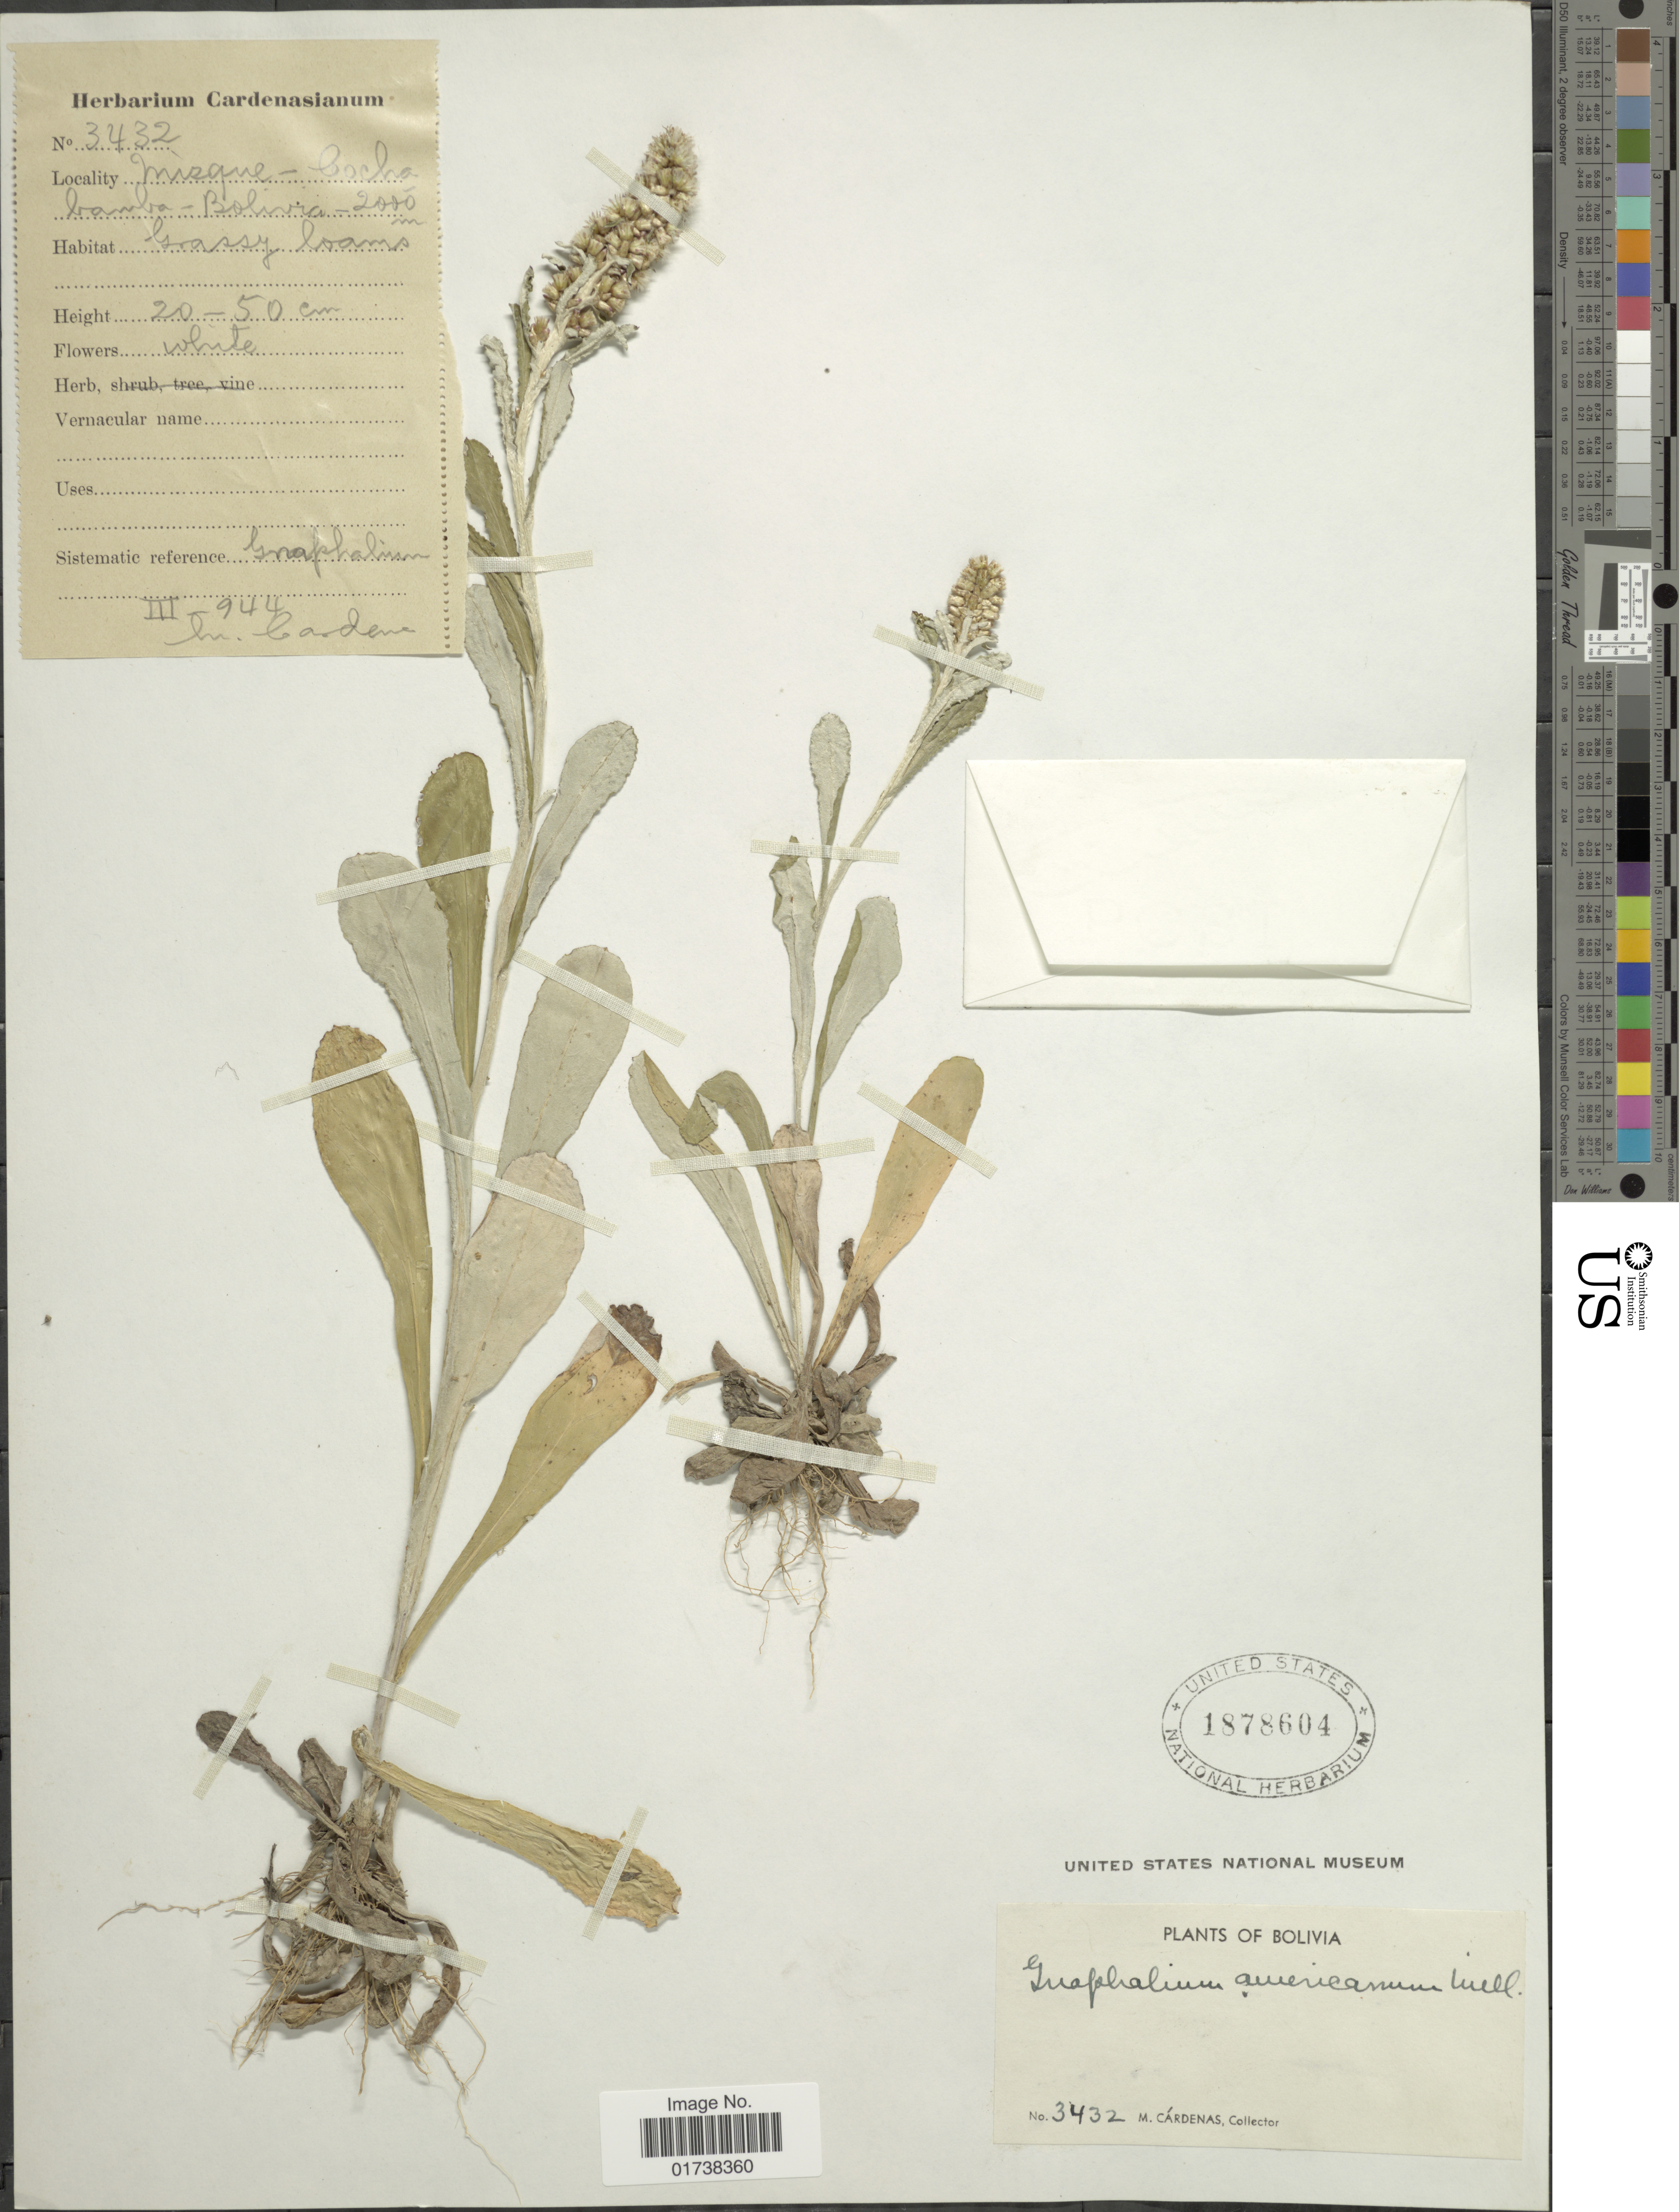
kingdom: Plantae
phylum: Tracheophyta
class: Magnoliopsida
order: Asterales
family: Asteraceae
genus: Gamochaeta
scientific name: Gamochaeta americana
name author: (Mill.) Wedd.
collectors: M. Cárdenas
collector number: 3432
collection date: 1944-03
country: Bolivia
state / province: Cochabamba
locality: Misque-Cochabamba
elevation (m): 2000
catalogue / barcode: US 1878604